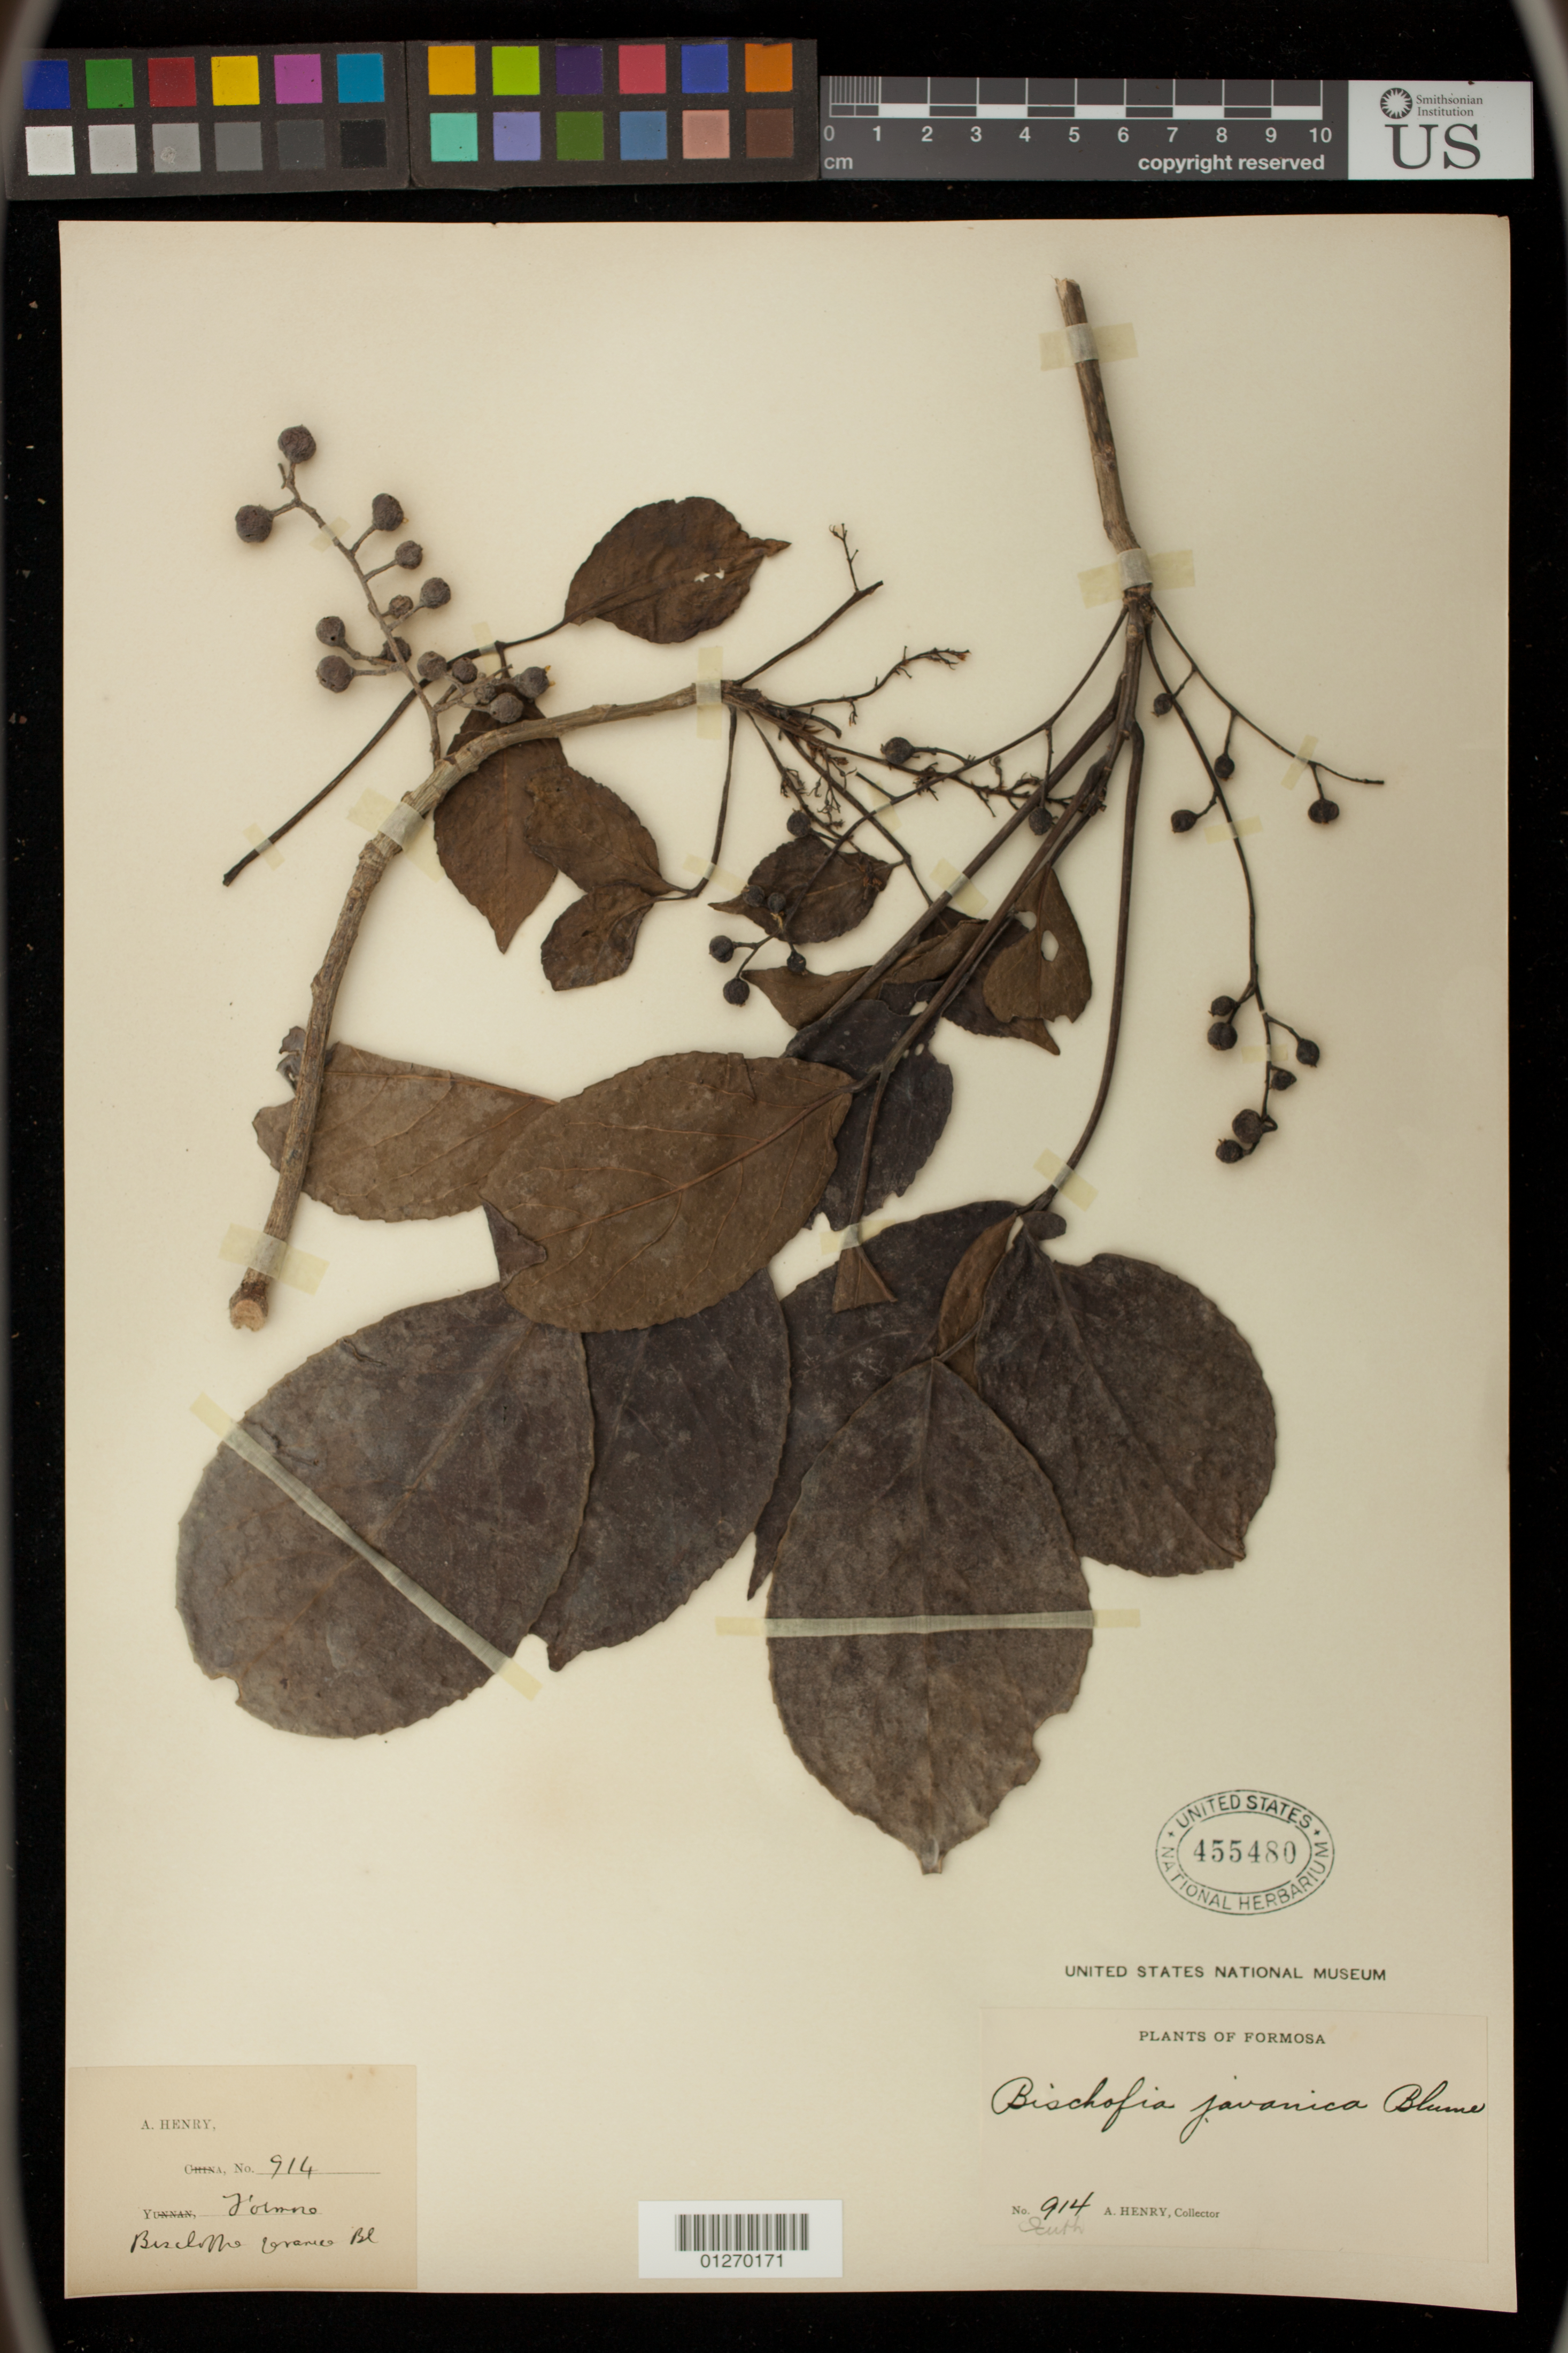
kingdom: Plantae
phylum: Tracheophyta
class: Magnoliopsida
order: Malpighiales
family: Phyllanthaceae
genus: Bischofia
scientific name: Bischofia javanica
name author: Blume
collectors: A. Henry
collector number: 914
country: Taiwan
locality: Formosa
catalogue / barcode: US 455480